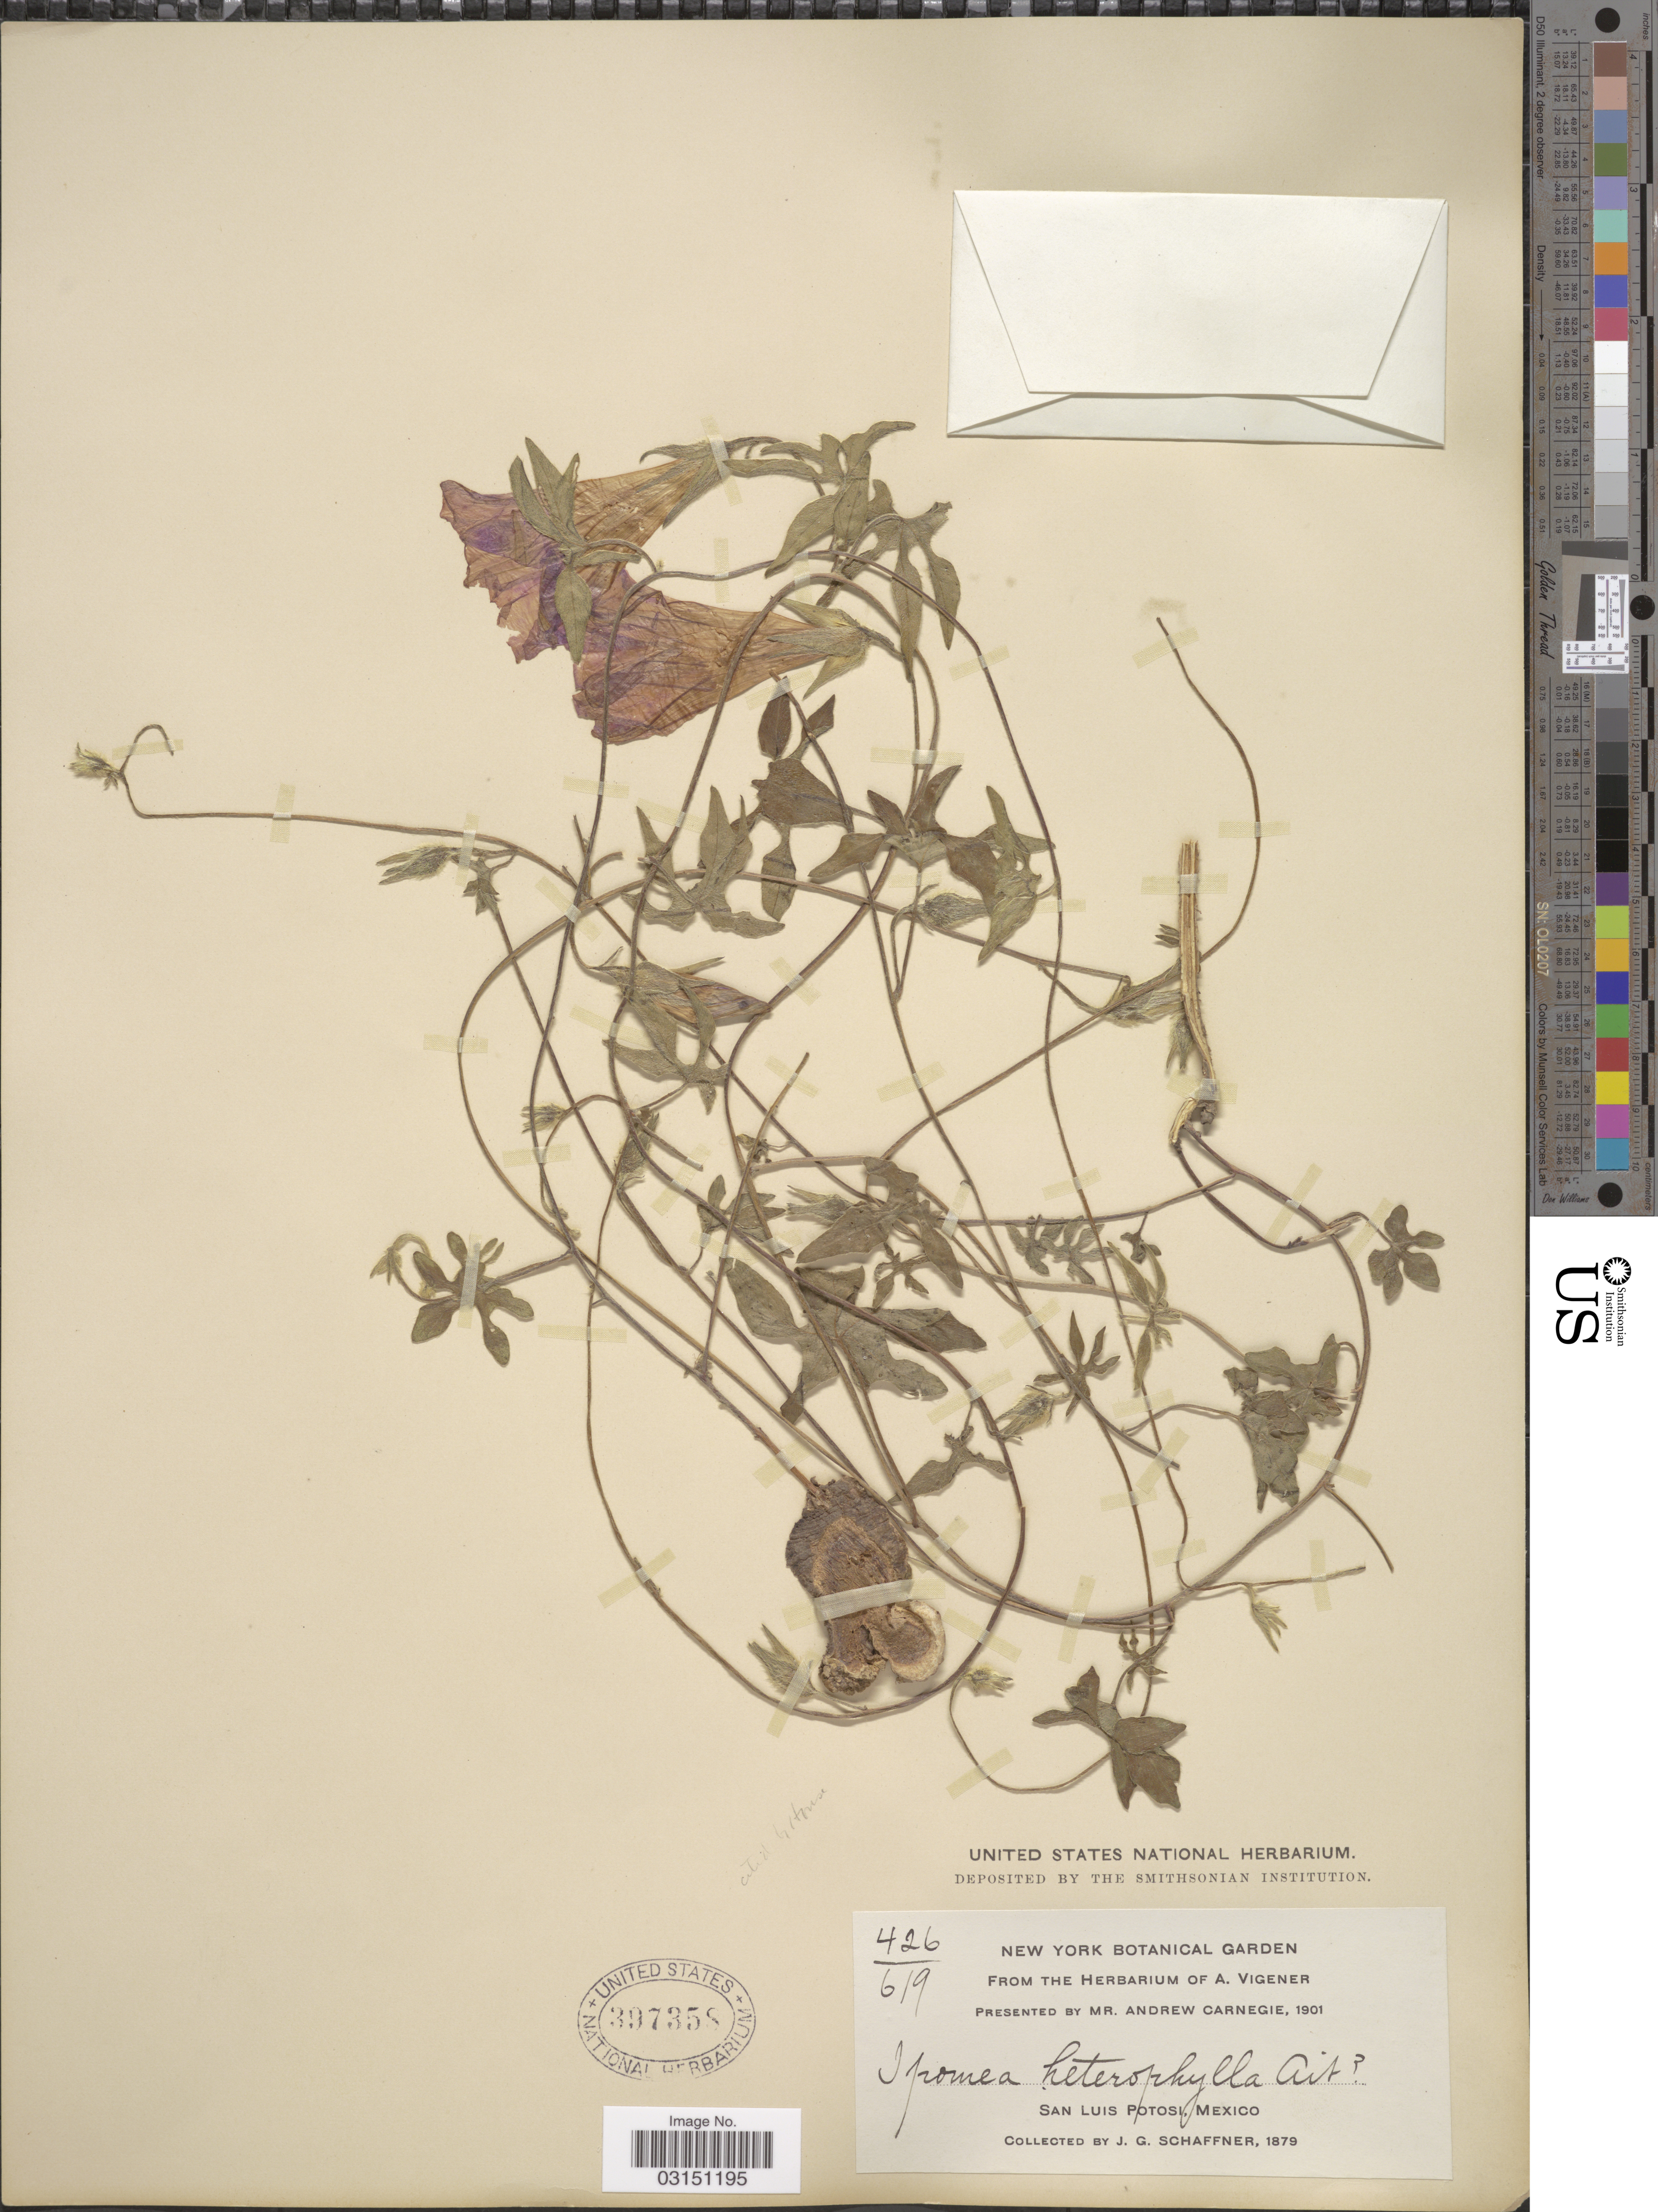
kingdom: Plantae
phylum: Tracheophyta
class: Magnoliopsida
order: Solanales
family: Convolvulaceae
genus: Ipomoea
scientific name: Ipomoea pubescens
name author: Lam.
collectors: J. G. Schaffner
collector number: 426/619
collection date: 1879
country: Mexico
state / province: San Luis Potosí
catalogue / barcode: US 397358